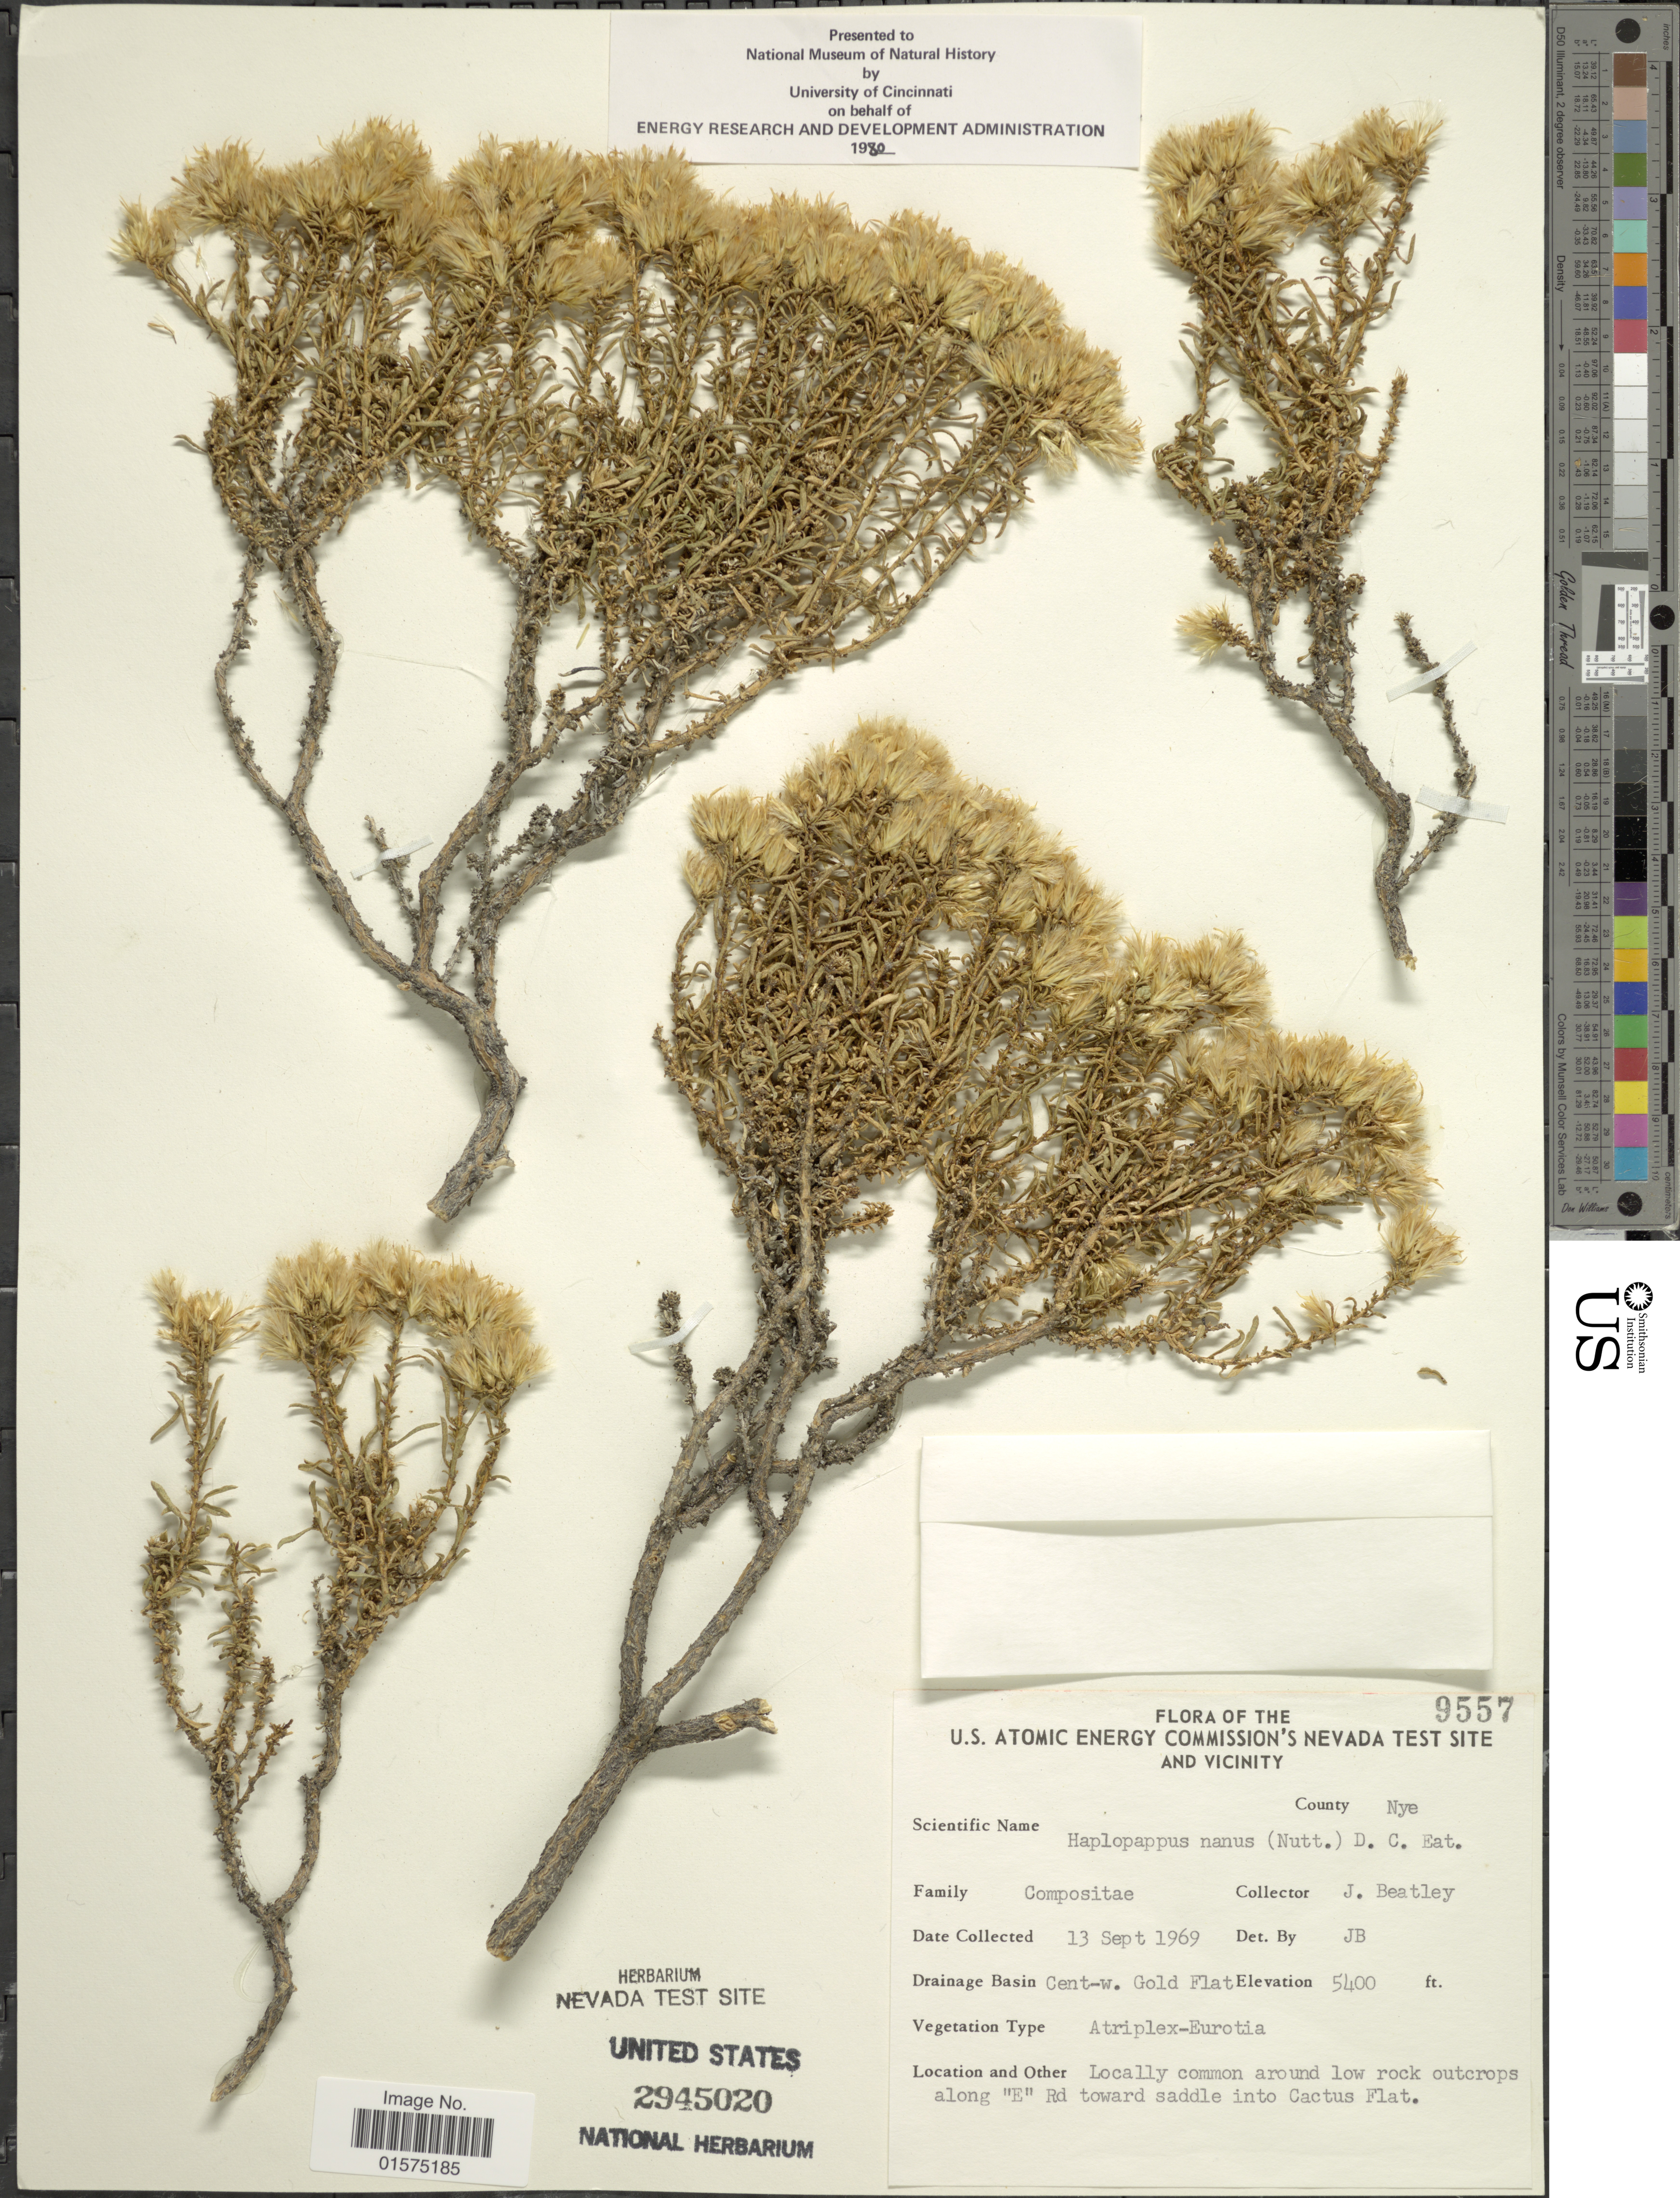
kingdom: Plantae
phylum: Tracheophyta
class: Magnoliopsida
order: Asterales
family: Asteraceae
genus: Ericameria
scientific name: Ericameria nana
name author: Nutt.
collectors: J. C. Beatley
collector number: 9557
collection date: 1969-09-13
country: United States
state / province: Nevada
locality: U.S. Atomic Energy Commission's Nevada Test Site and vicinity. County Nye. Drainage Basin Cent-w. Gold Flat. Along "E" Rd toward saddle into Cactus Flat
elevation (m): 1646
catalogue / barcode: US 2945020